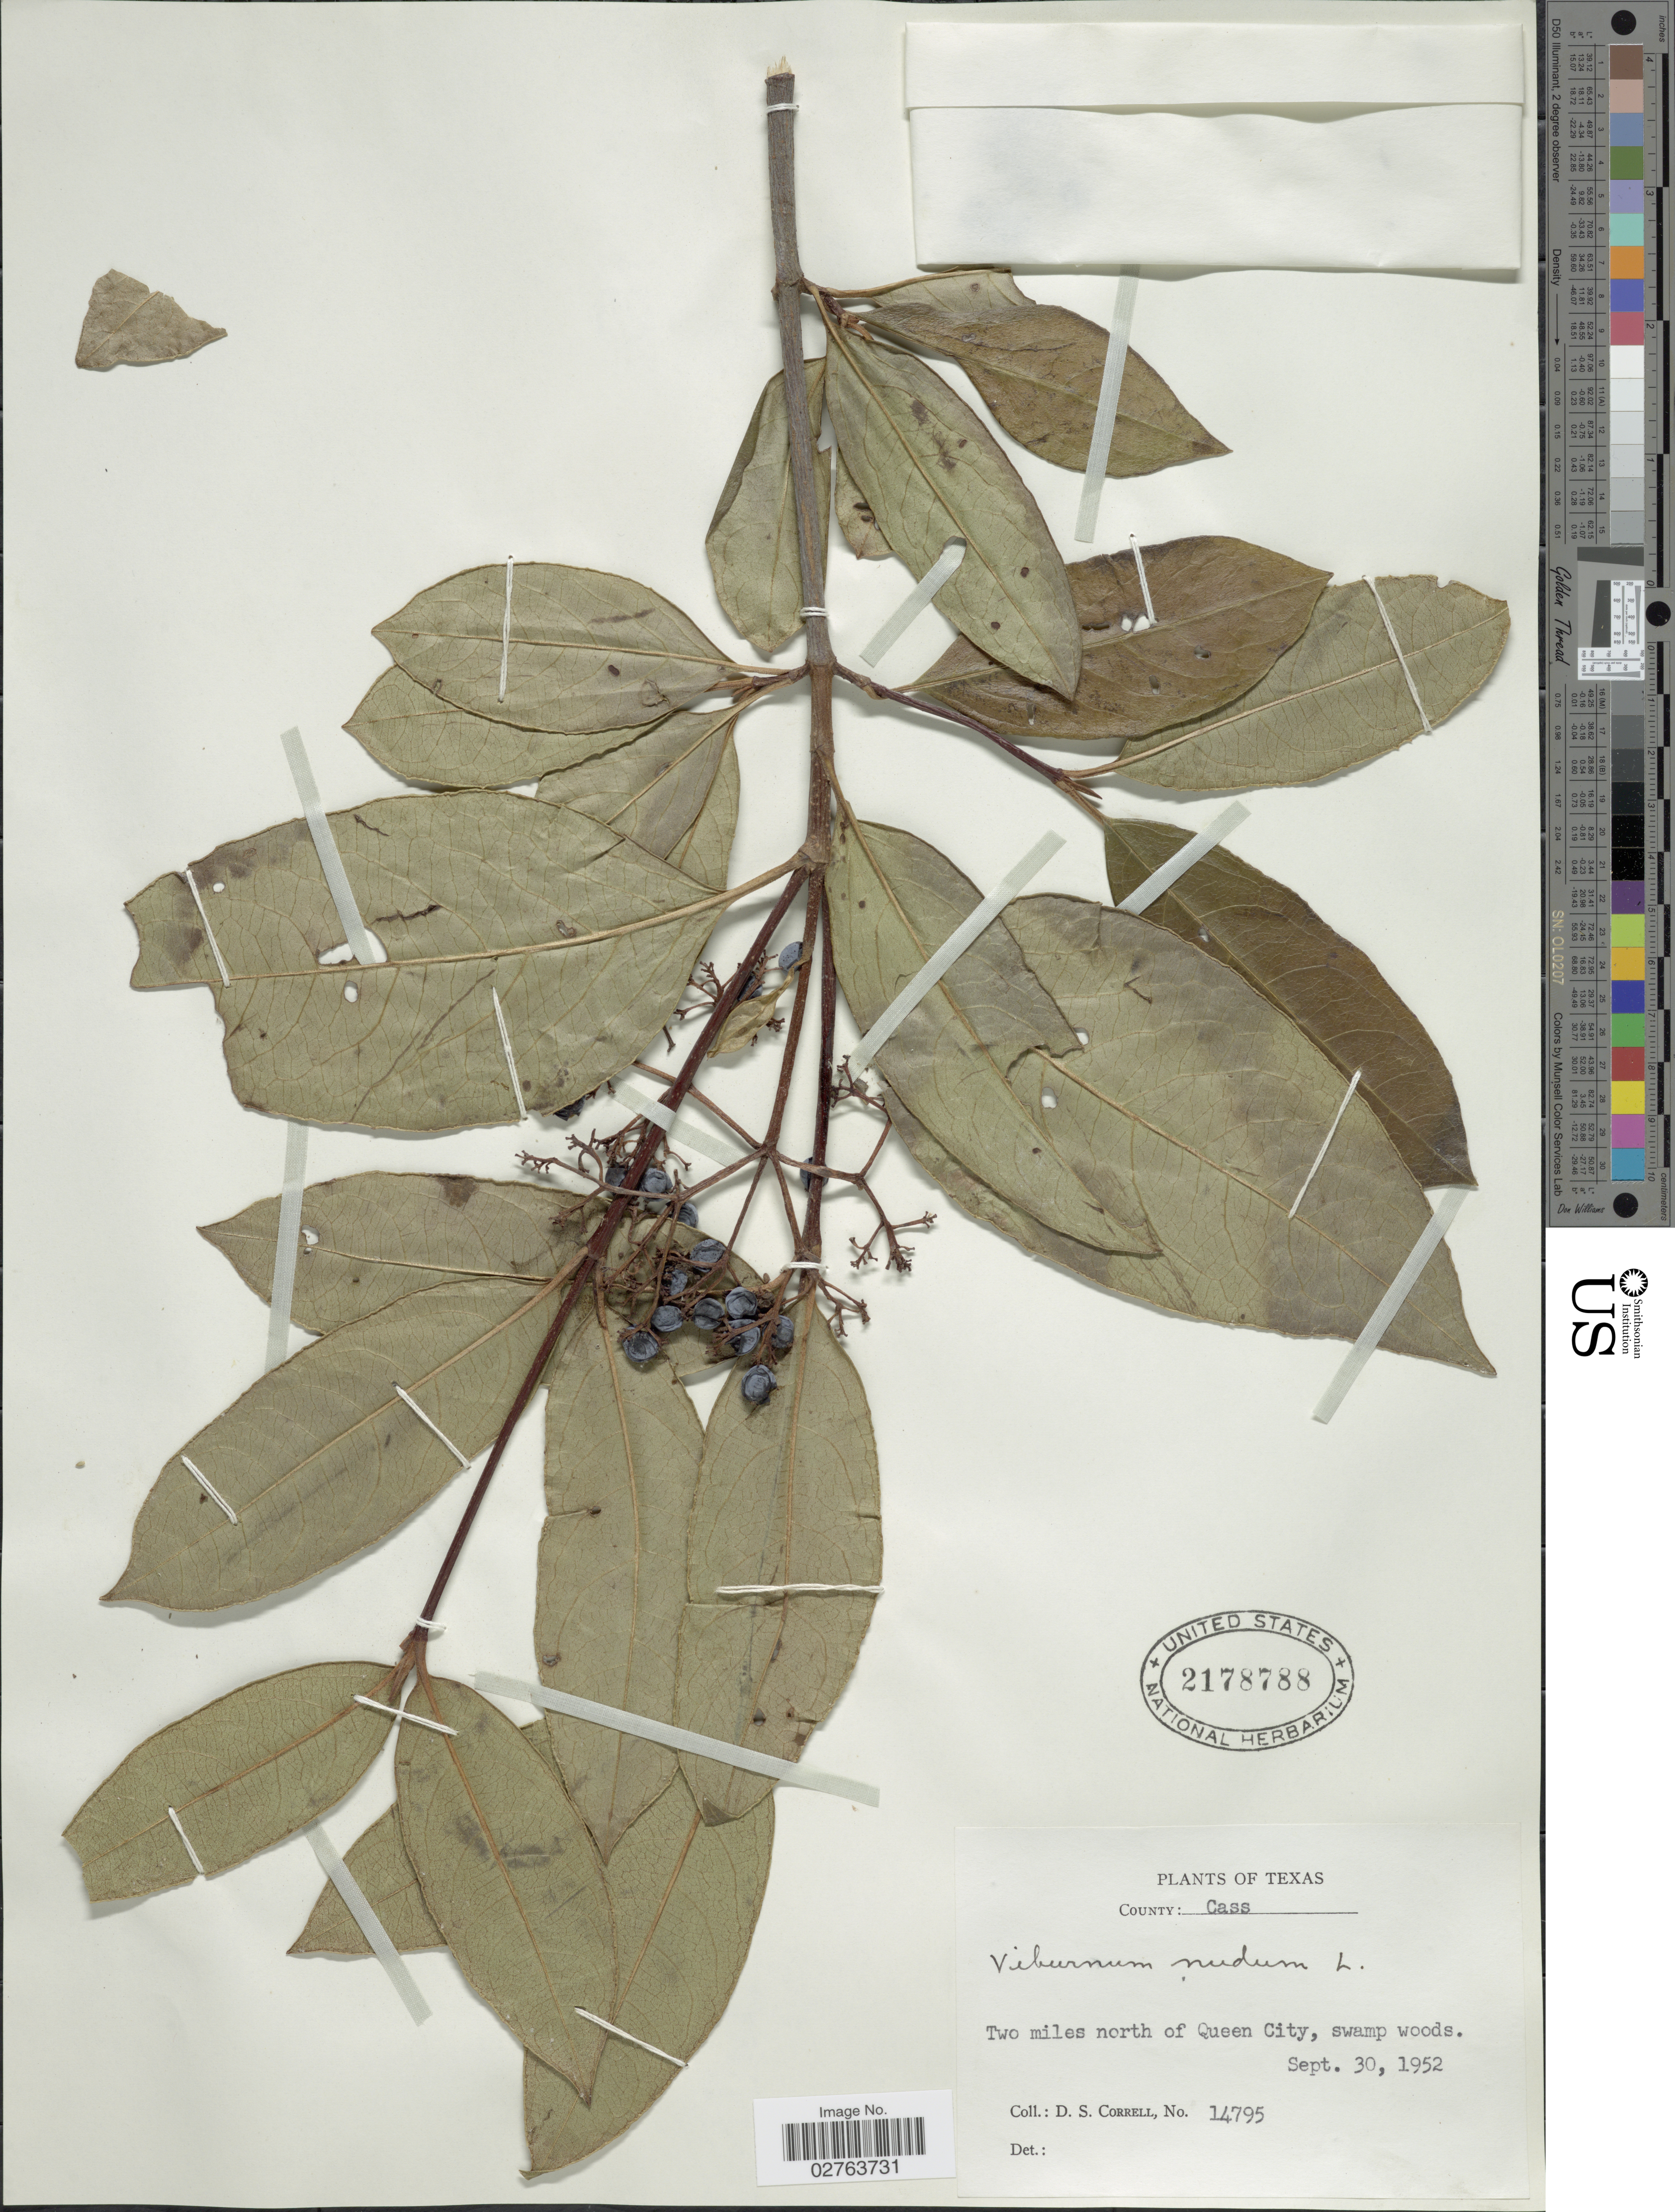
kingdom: Plantae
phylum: Tracheophyta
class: Magnoliopsida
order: Dipsacales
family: Viburnaceae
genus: Viburnum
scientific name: Viburnum nudum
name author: L.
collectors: D. S. Correll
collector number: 14795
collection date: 1952-09-30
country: United States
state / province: Texas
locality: County: Cass. Two miles north of Queen City, swamp woods.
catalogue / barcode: US 2178788